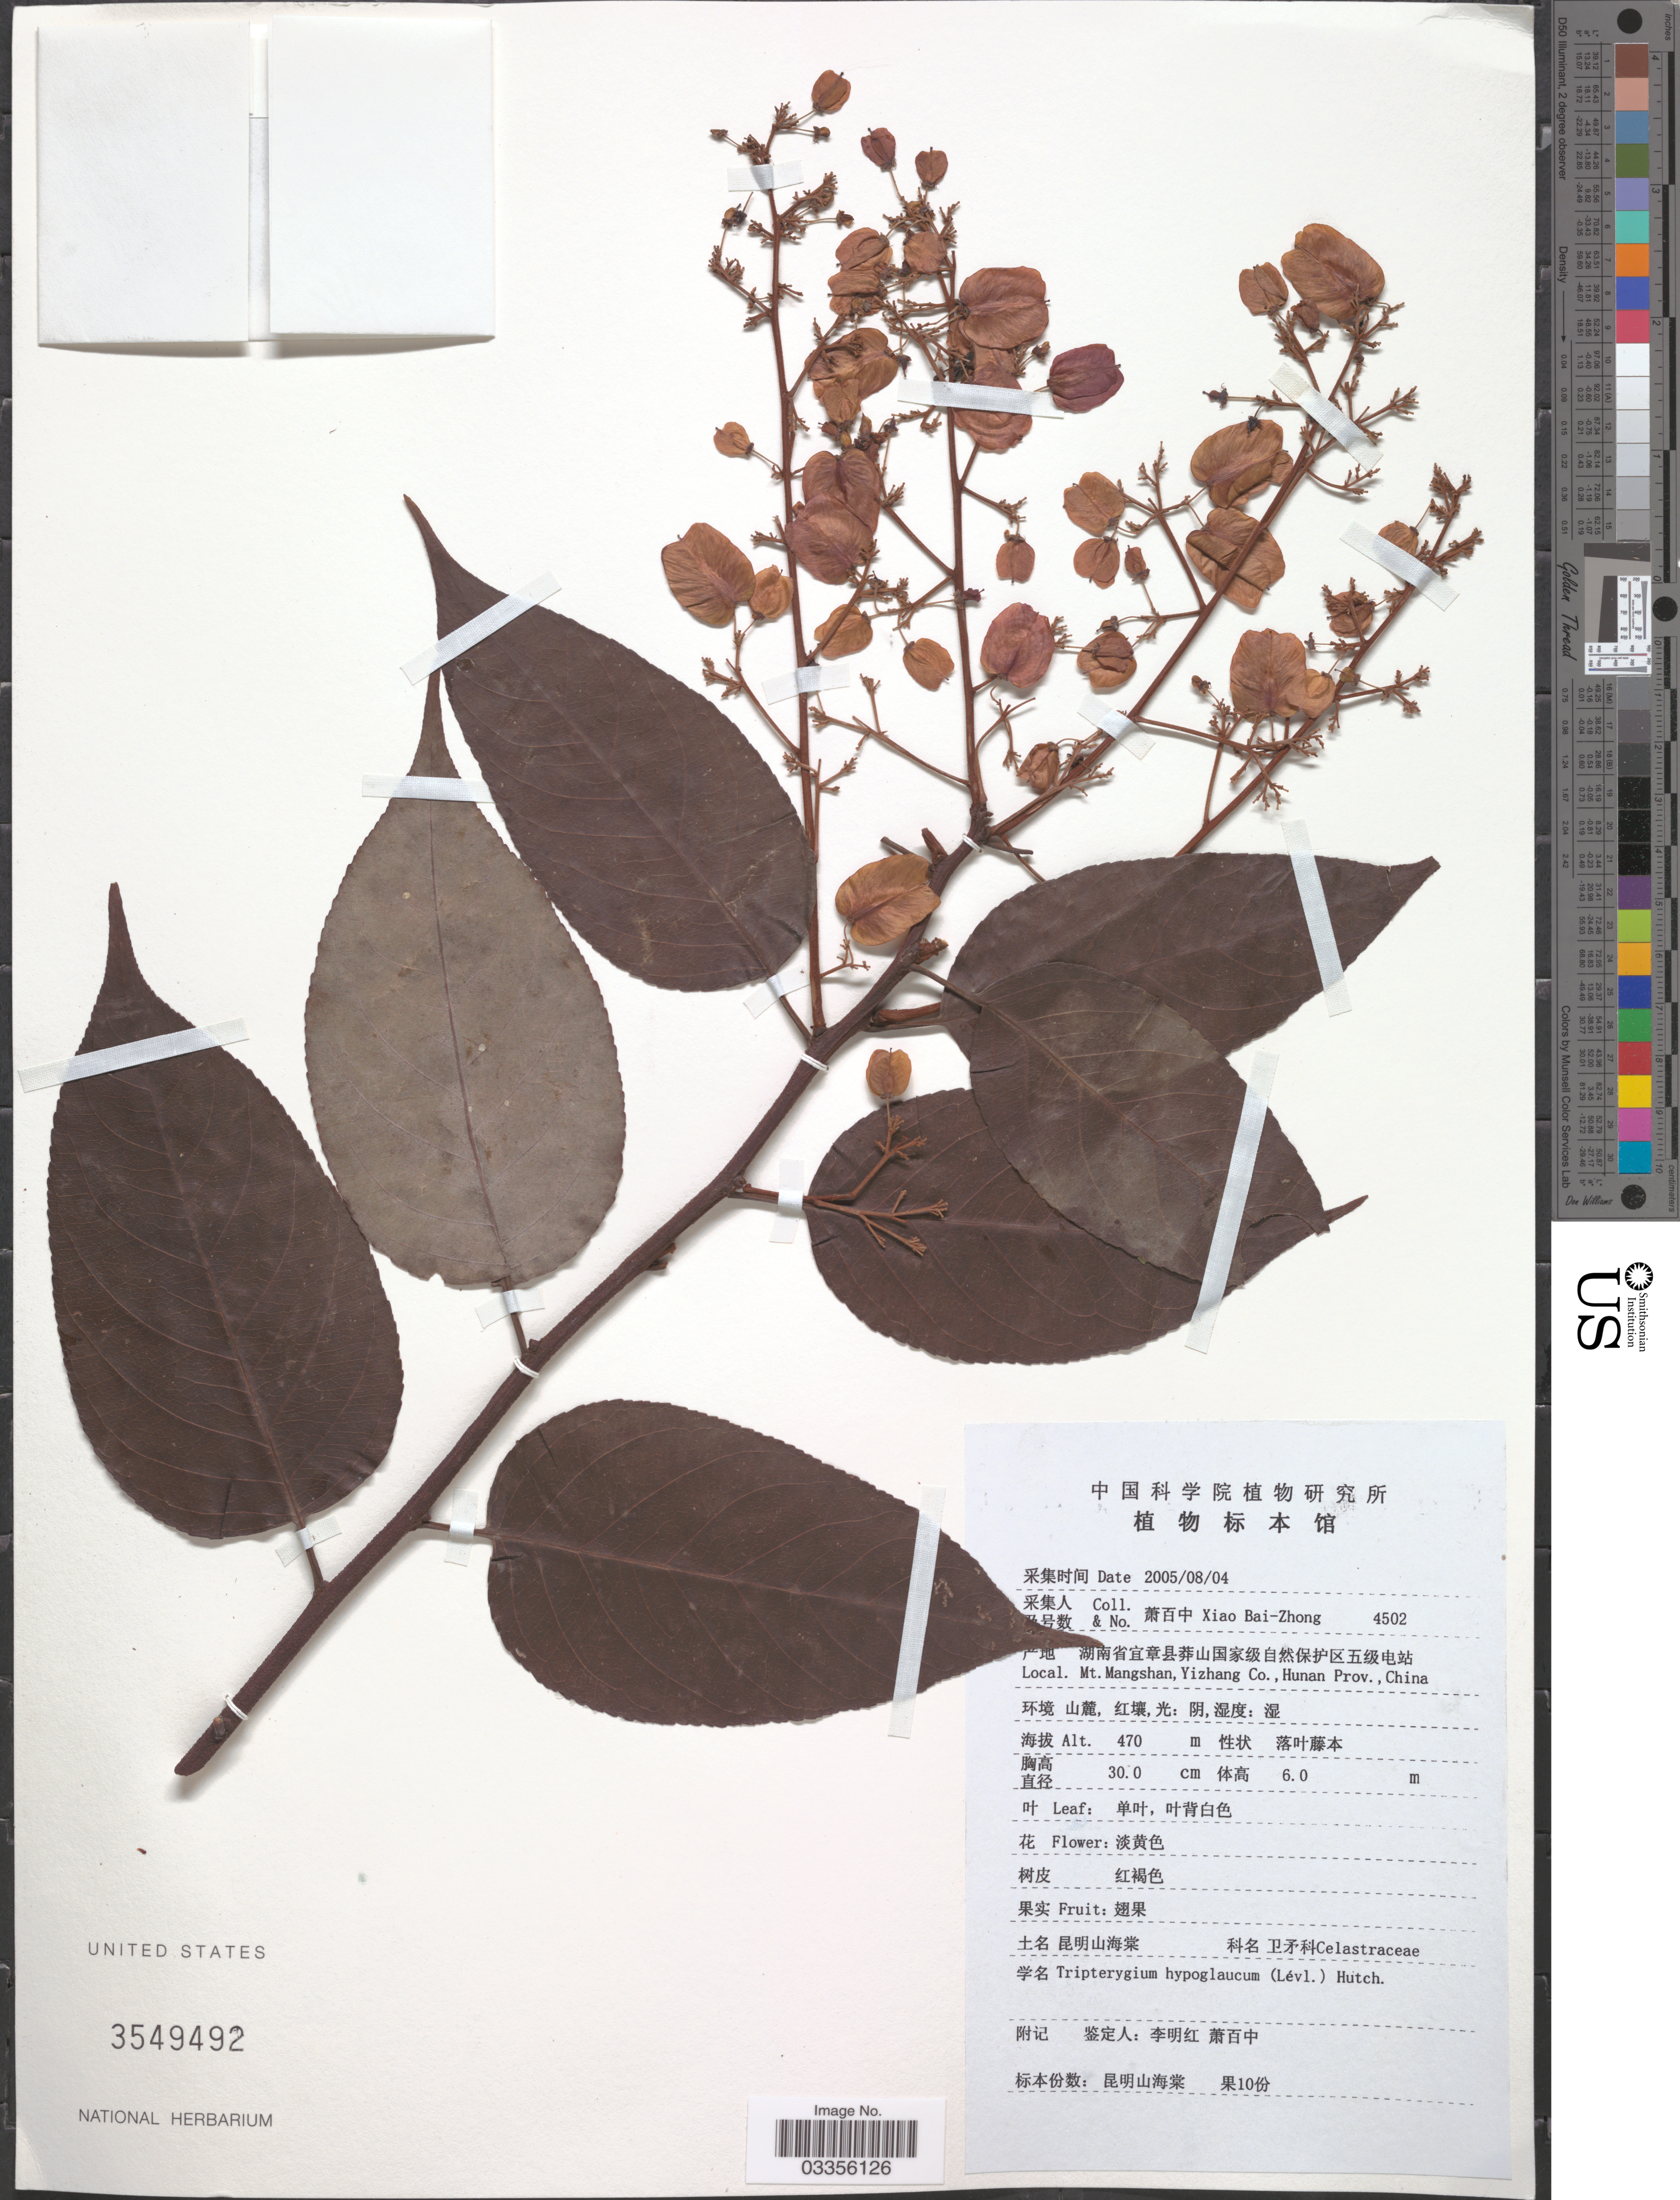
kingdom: Plantae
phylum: Tracheophyta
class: Magnoliopsida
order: Celastrales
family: Celastraceae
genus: Tripterygium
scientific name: Tripterygium hypoglaucum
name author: (H. Lév.) Hutch.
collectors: B. Z. Xiao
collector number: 4502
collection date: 2005-08-04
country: China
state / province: Hunan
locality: Mt. Mangshan, Yizhang Co.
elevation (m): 470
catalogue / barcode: US 3549492